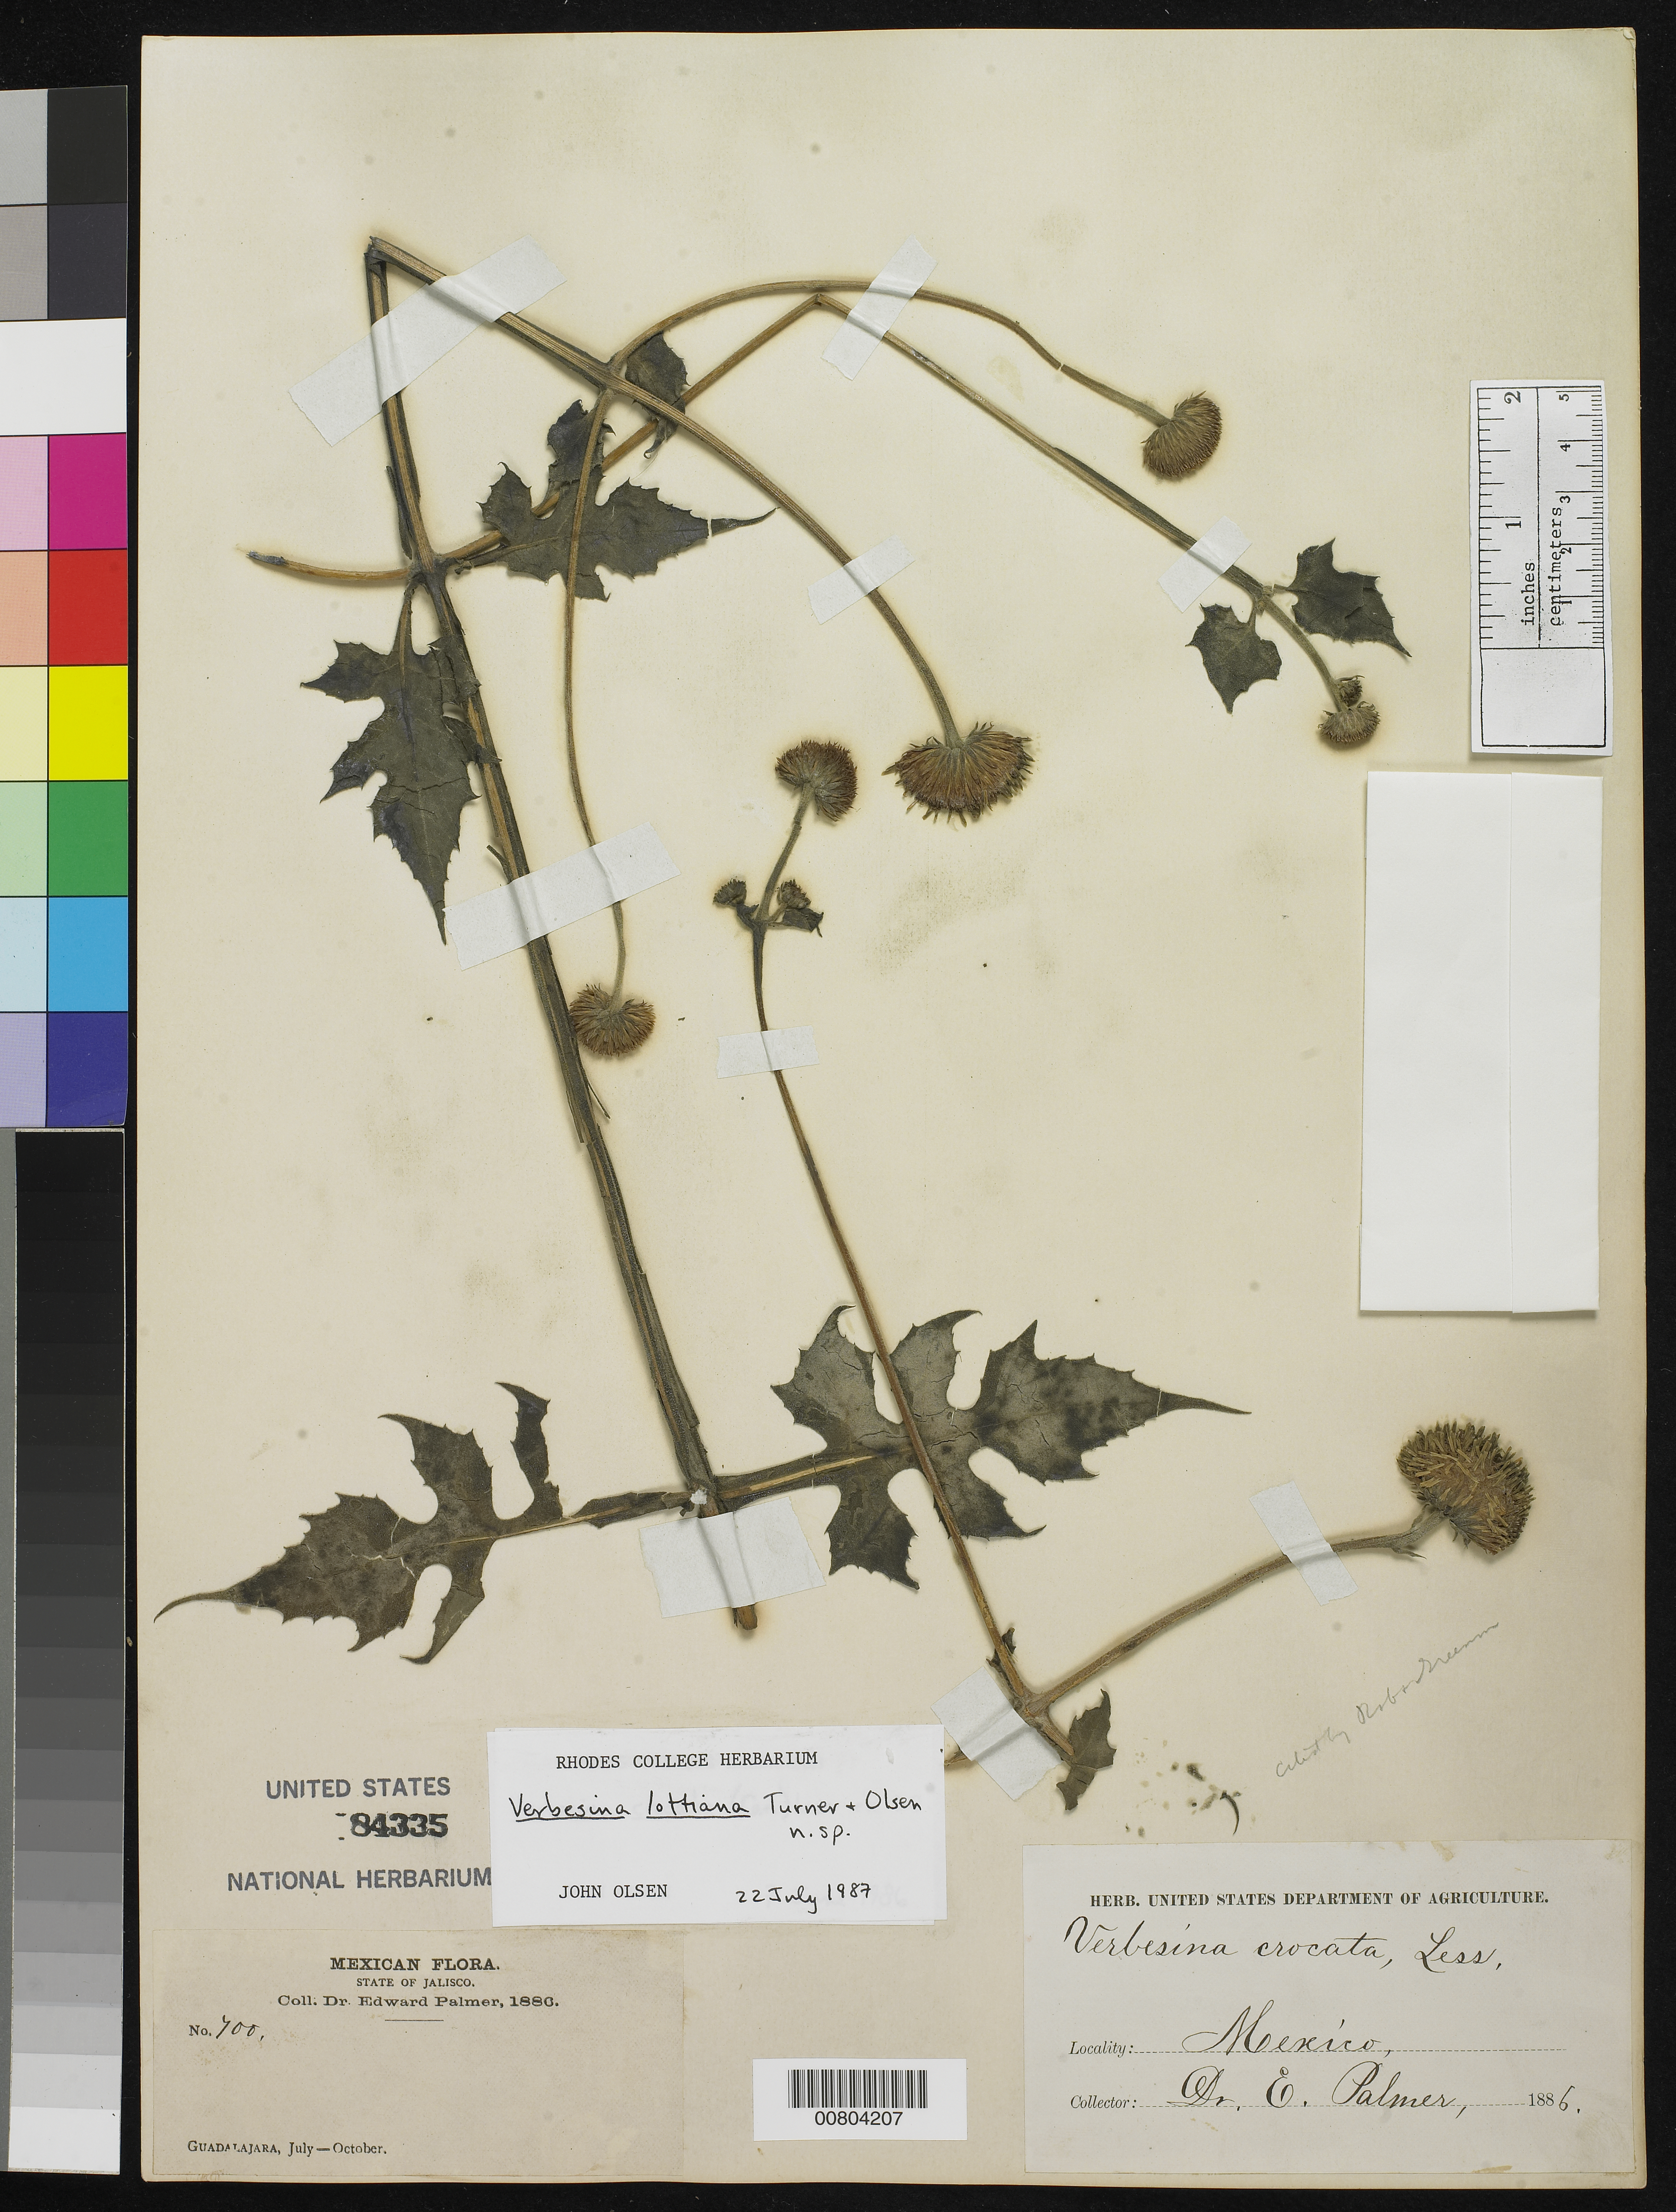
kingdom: Plantae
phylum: Tracheophyta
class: Magnoliopsida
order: Asterales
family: Asteraceae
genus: Verbesina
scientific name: Verbesina crocata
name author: (Cav.) Less.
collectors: E. Palmer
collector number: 700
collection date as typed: Jul 1886 to -- Oct 1886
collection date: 1886-07/1886-10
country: Mexico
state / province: Jalisco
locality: Guadalajara, Jalisco.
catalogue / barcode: US 84335